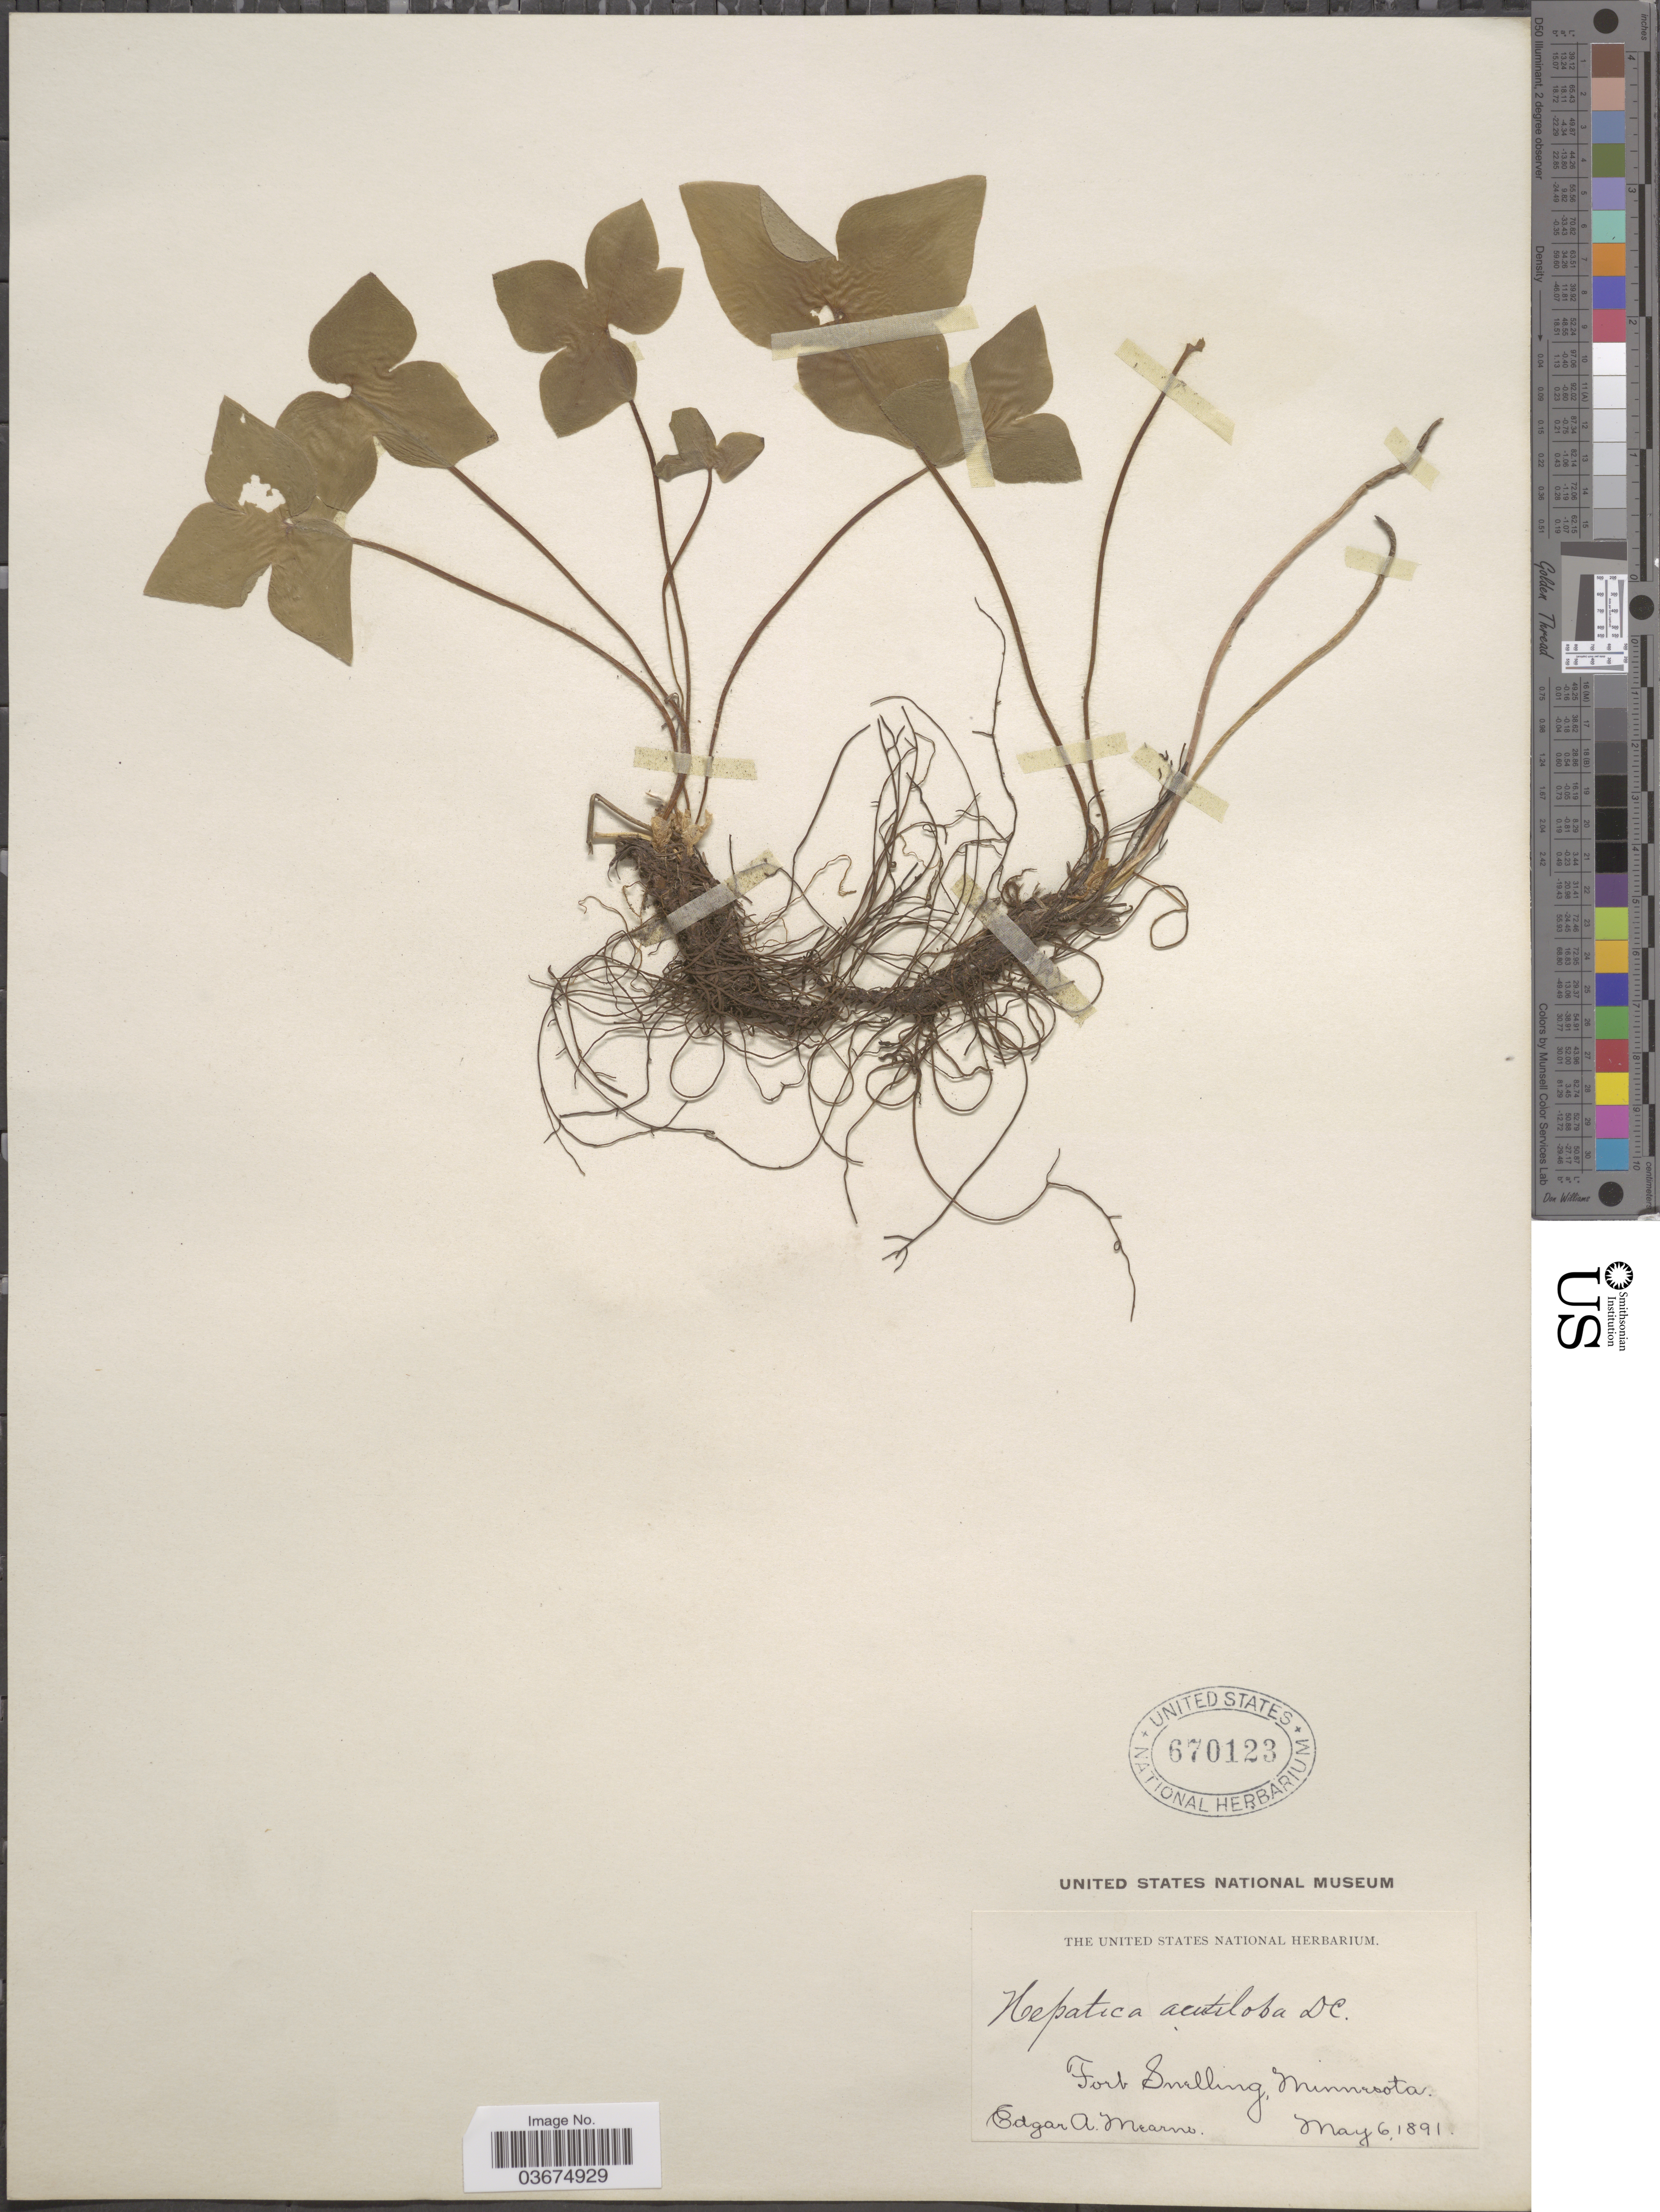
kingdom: Plantae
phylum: Tracheophyta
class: Magnoliopsida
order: Ranunculales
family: Ranunculaceae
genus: Hepatica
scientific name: Hepatica acutiloba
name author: DC.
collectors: E. A. Mearns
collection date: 1891-05-06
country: United States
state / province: Minnesota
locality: Fort Snelling.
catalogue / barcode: US 670123